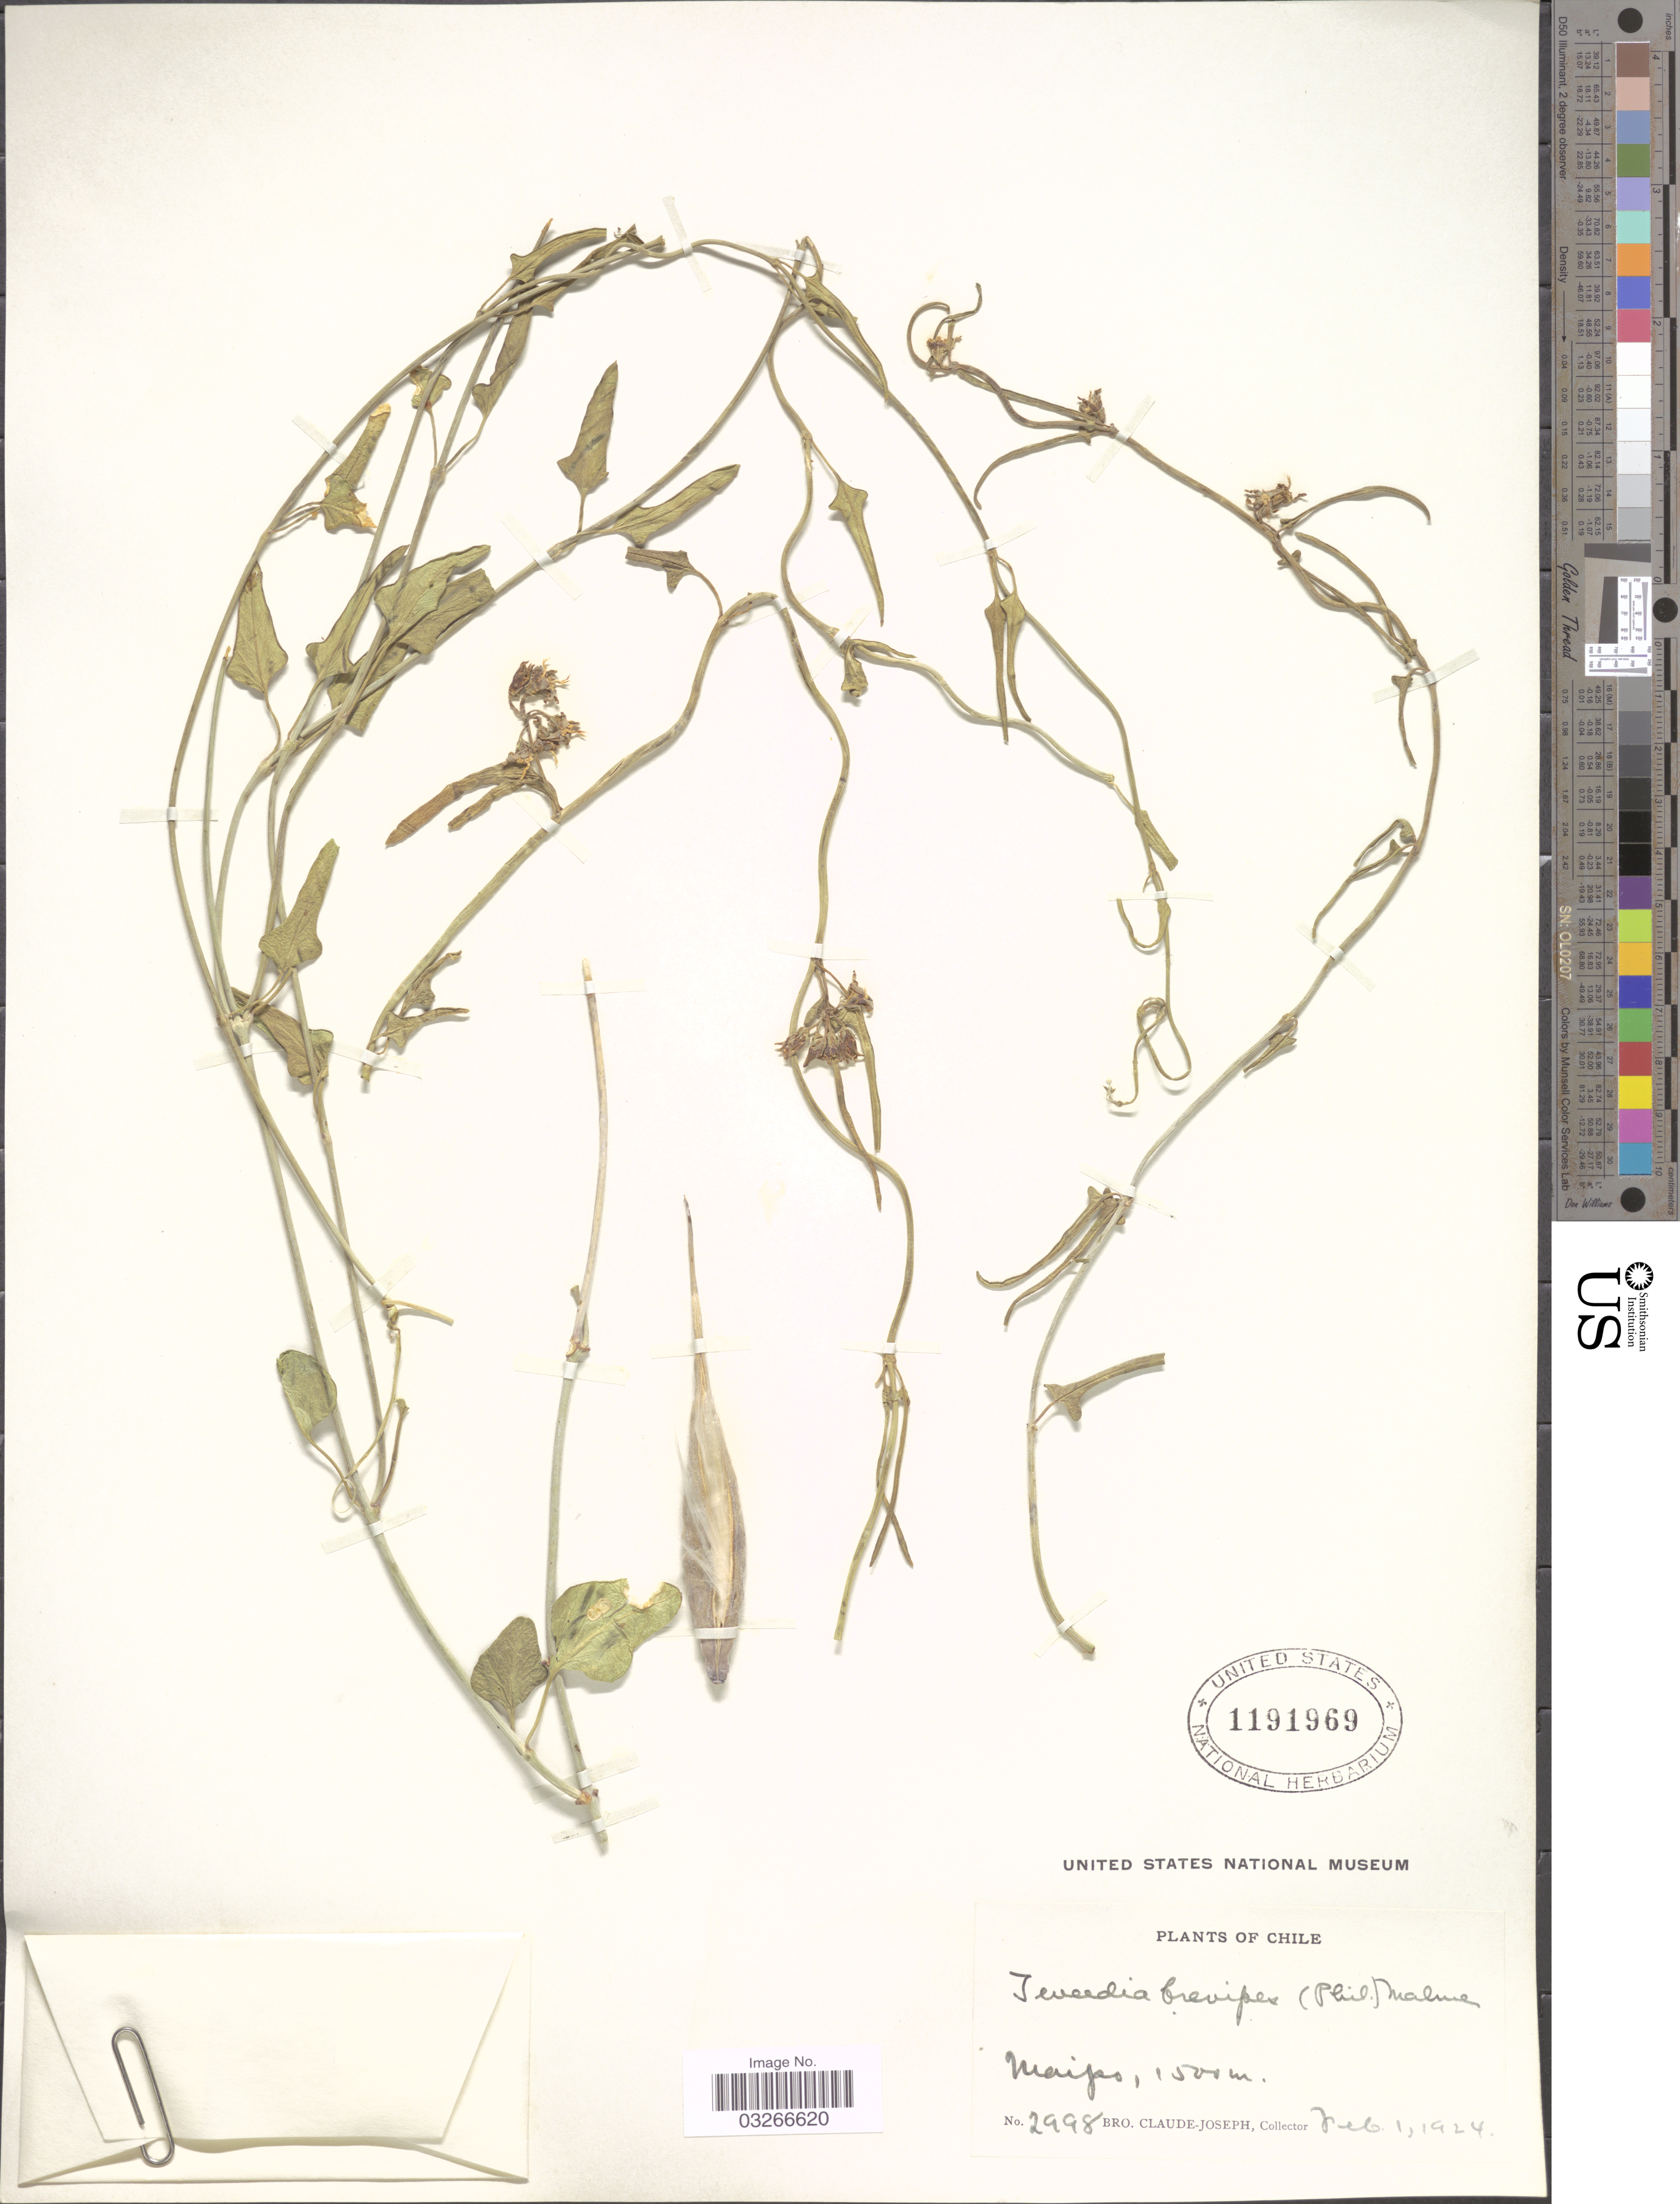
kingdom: Plantae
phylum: Tracheophyta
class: Magnoliopsida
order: Gentianales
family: Apocynaceae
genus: Tweedia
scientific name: Tweedia brevipes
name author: (Phil.) Malme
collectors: Bro. Claude-Joseph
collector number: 2998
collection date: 1924-02-01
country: Chile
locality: Maipo.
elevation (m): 1500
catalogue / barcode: US 1191969